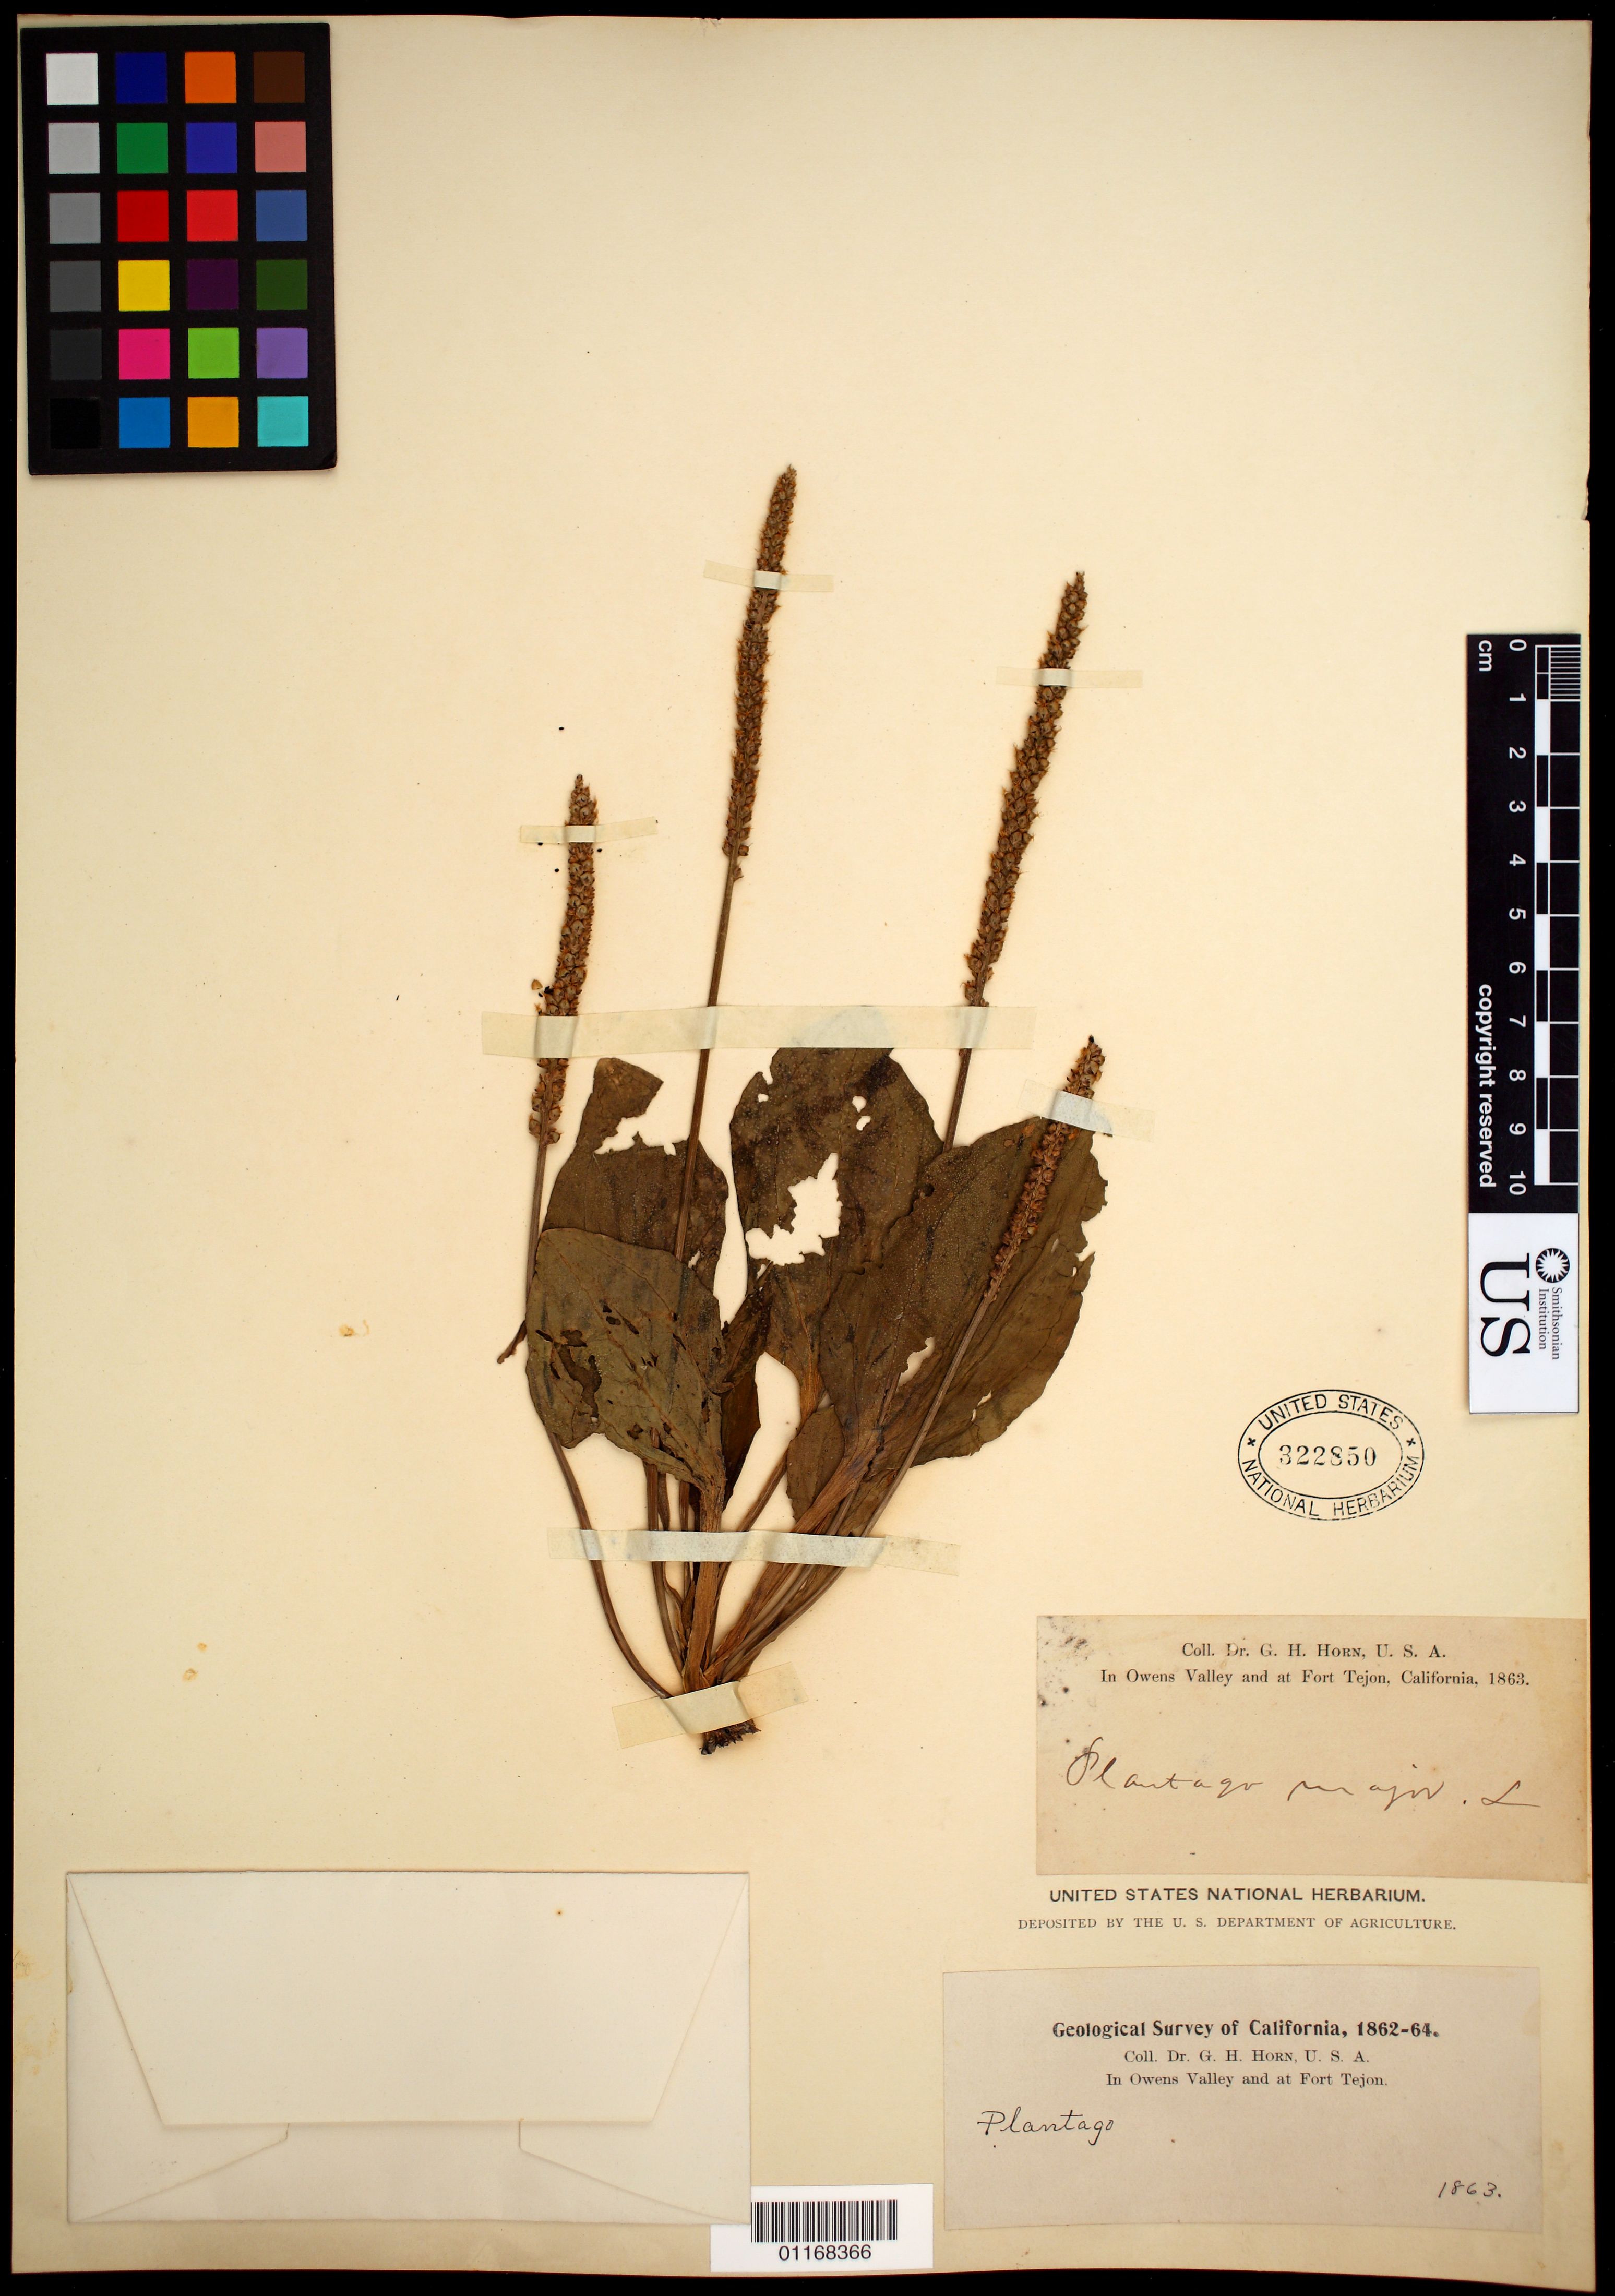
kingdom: Plantae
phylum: Tracheophyta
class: Magnoliopsida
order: Lamiales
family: Plantaginaceae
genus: Plantago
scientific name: Plantago major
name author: L.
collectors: G. Horn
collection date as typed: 1863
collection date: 1863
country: United States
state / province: California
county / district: Kern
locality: In Owens Valley and at Fort Tejon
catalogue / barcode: US 322850